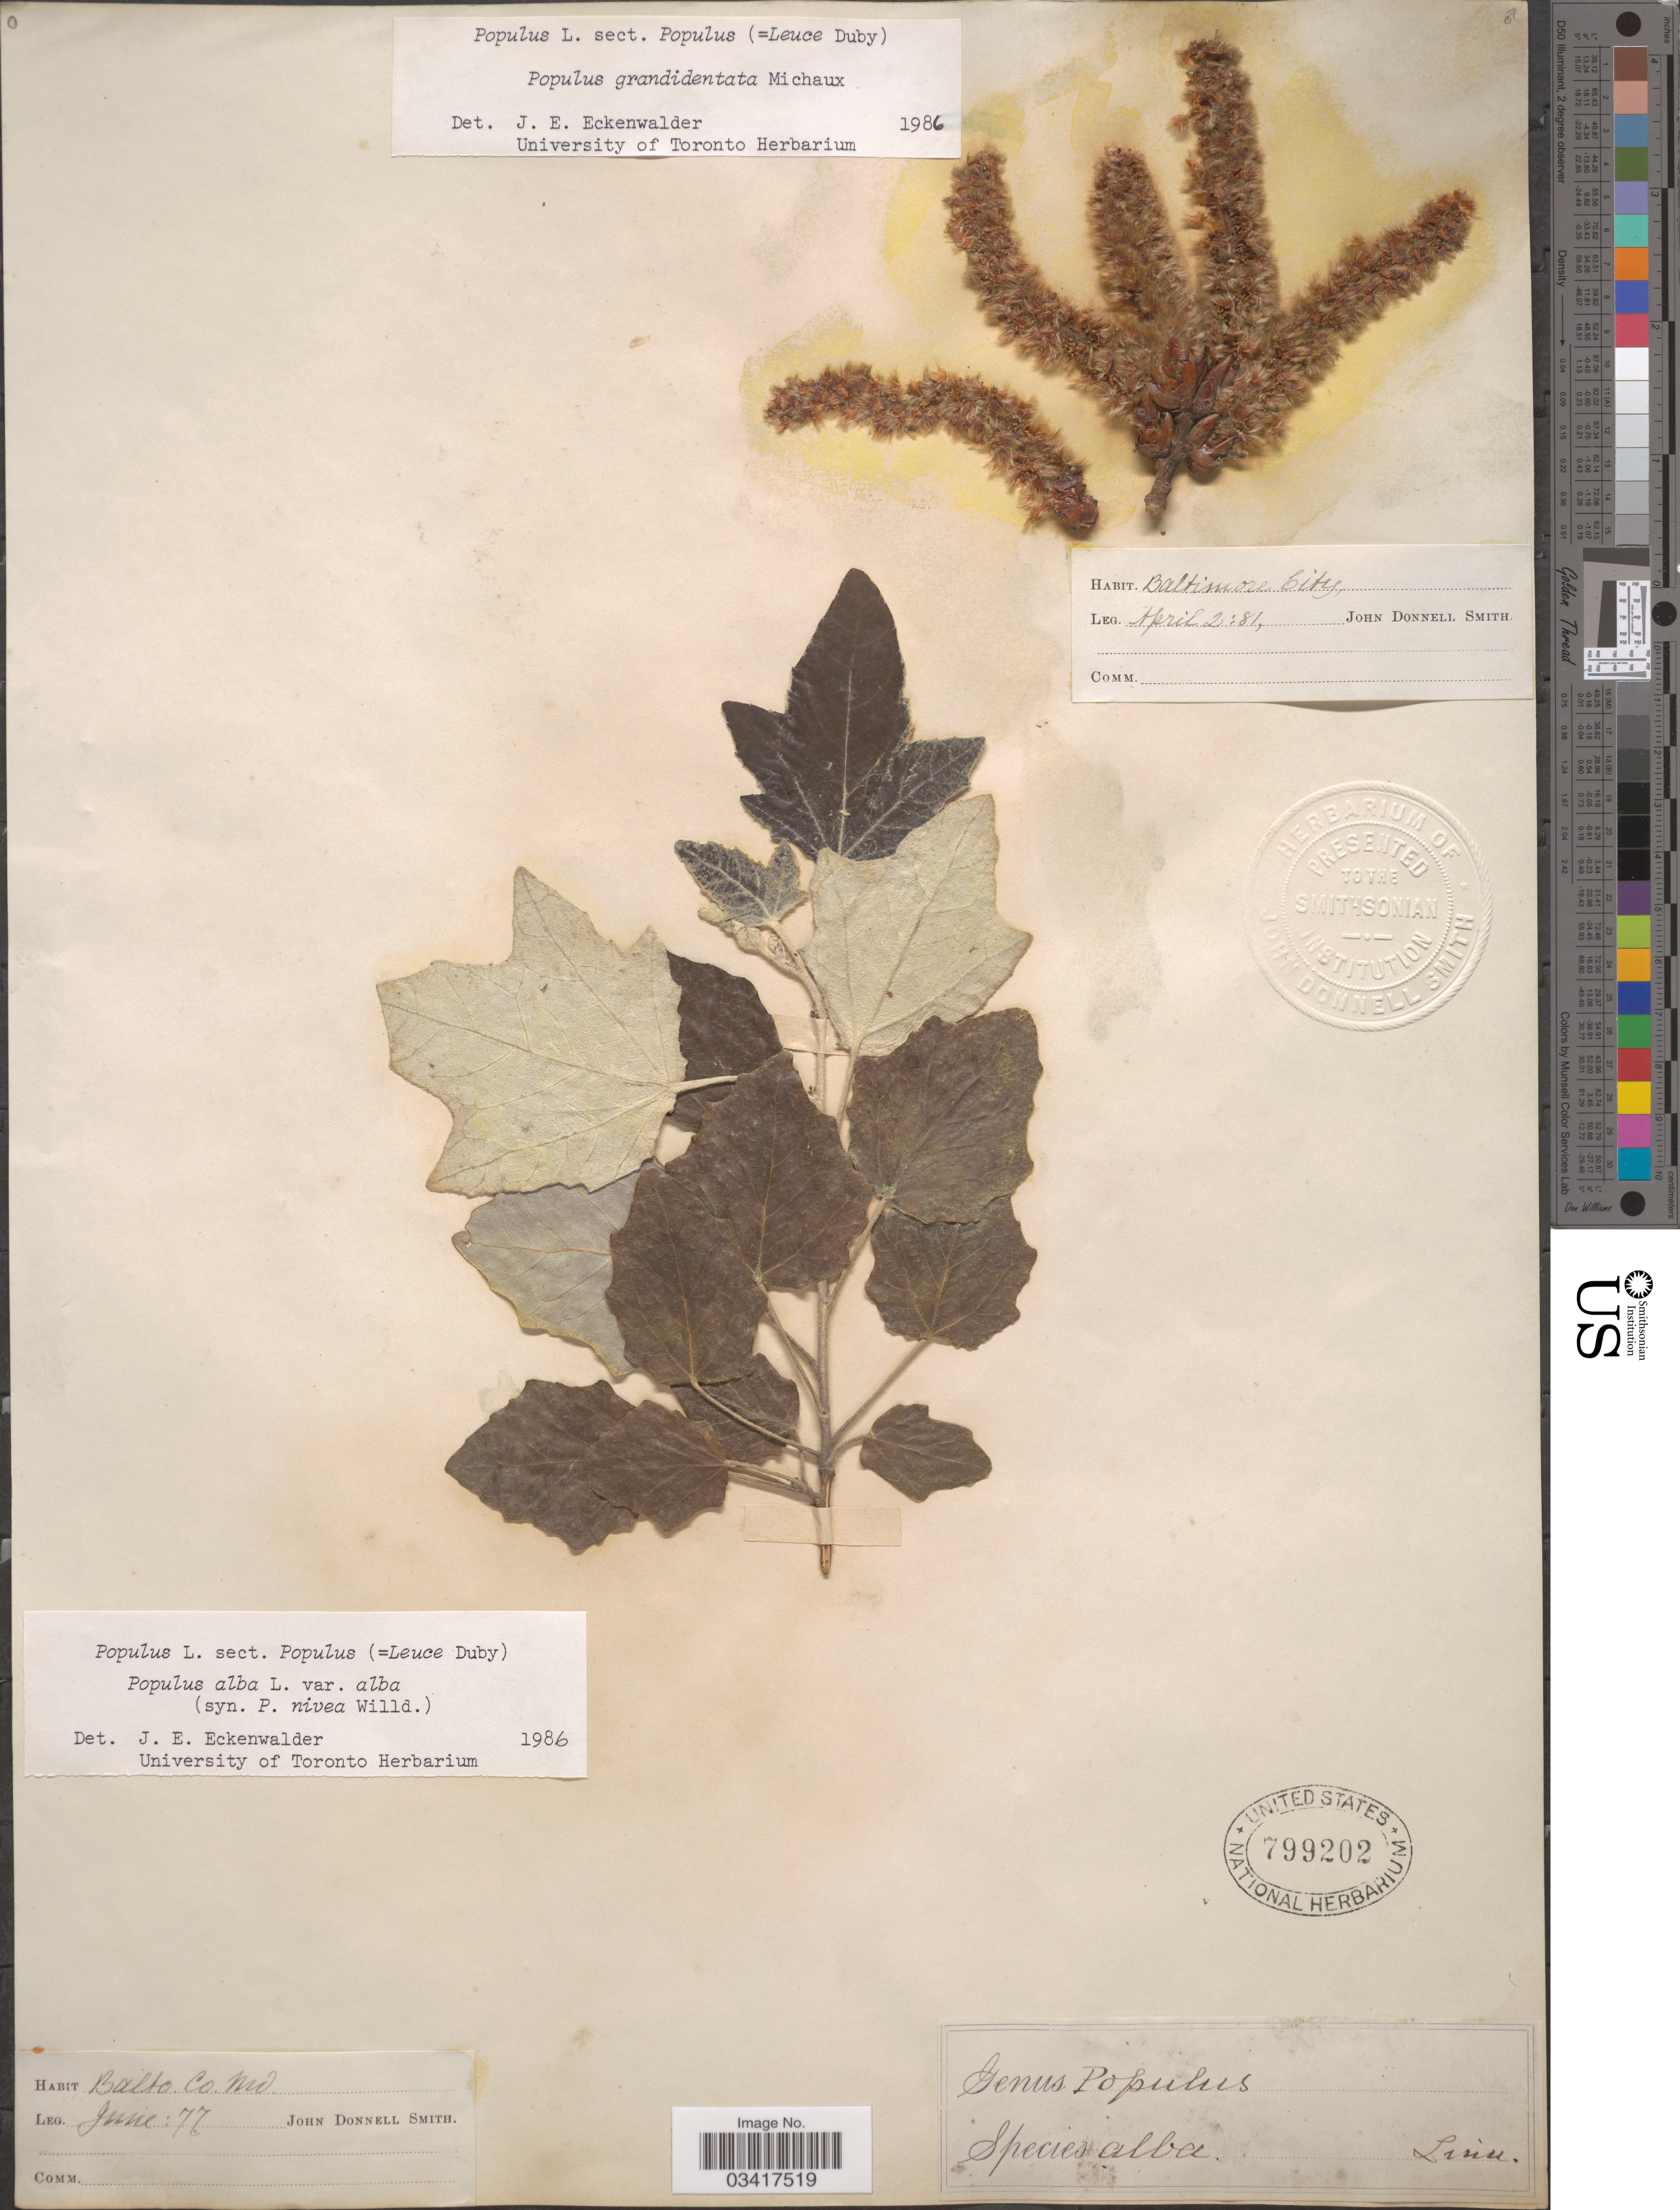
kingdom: Plantae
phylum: Tracheophyta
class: Magnoliopsida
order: Malpighiales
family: Salicaceae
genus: Populus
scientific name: Populus alba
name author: L.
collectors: J. Donnell Smith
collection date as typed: Transcribed d/m/y: /6/77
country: United States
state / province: Maryland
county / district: Baltimore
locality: Balto Co.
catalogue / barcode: US 799202